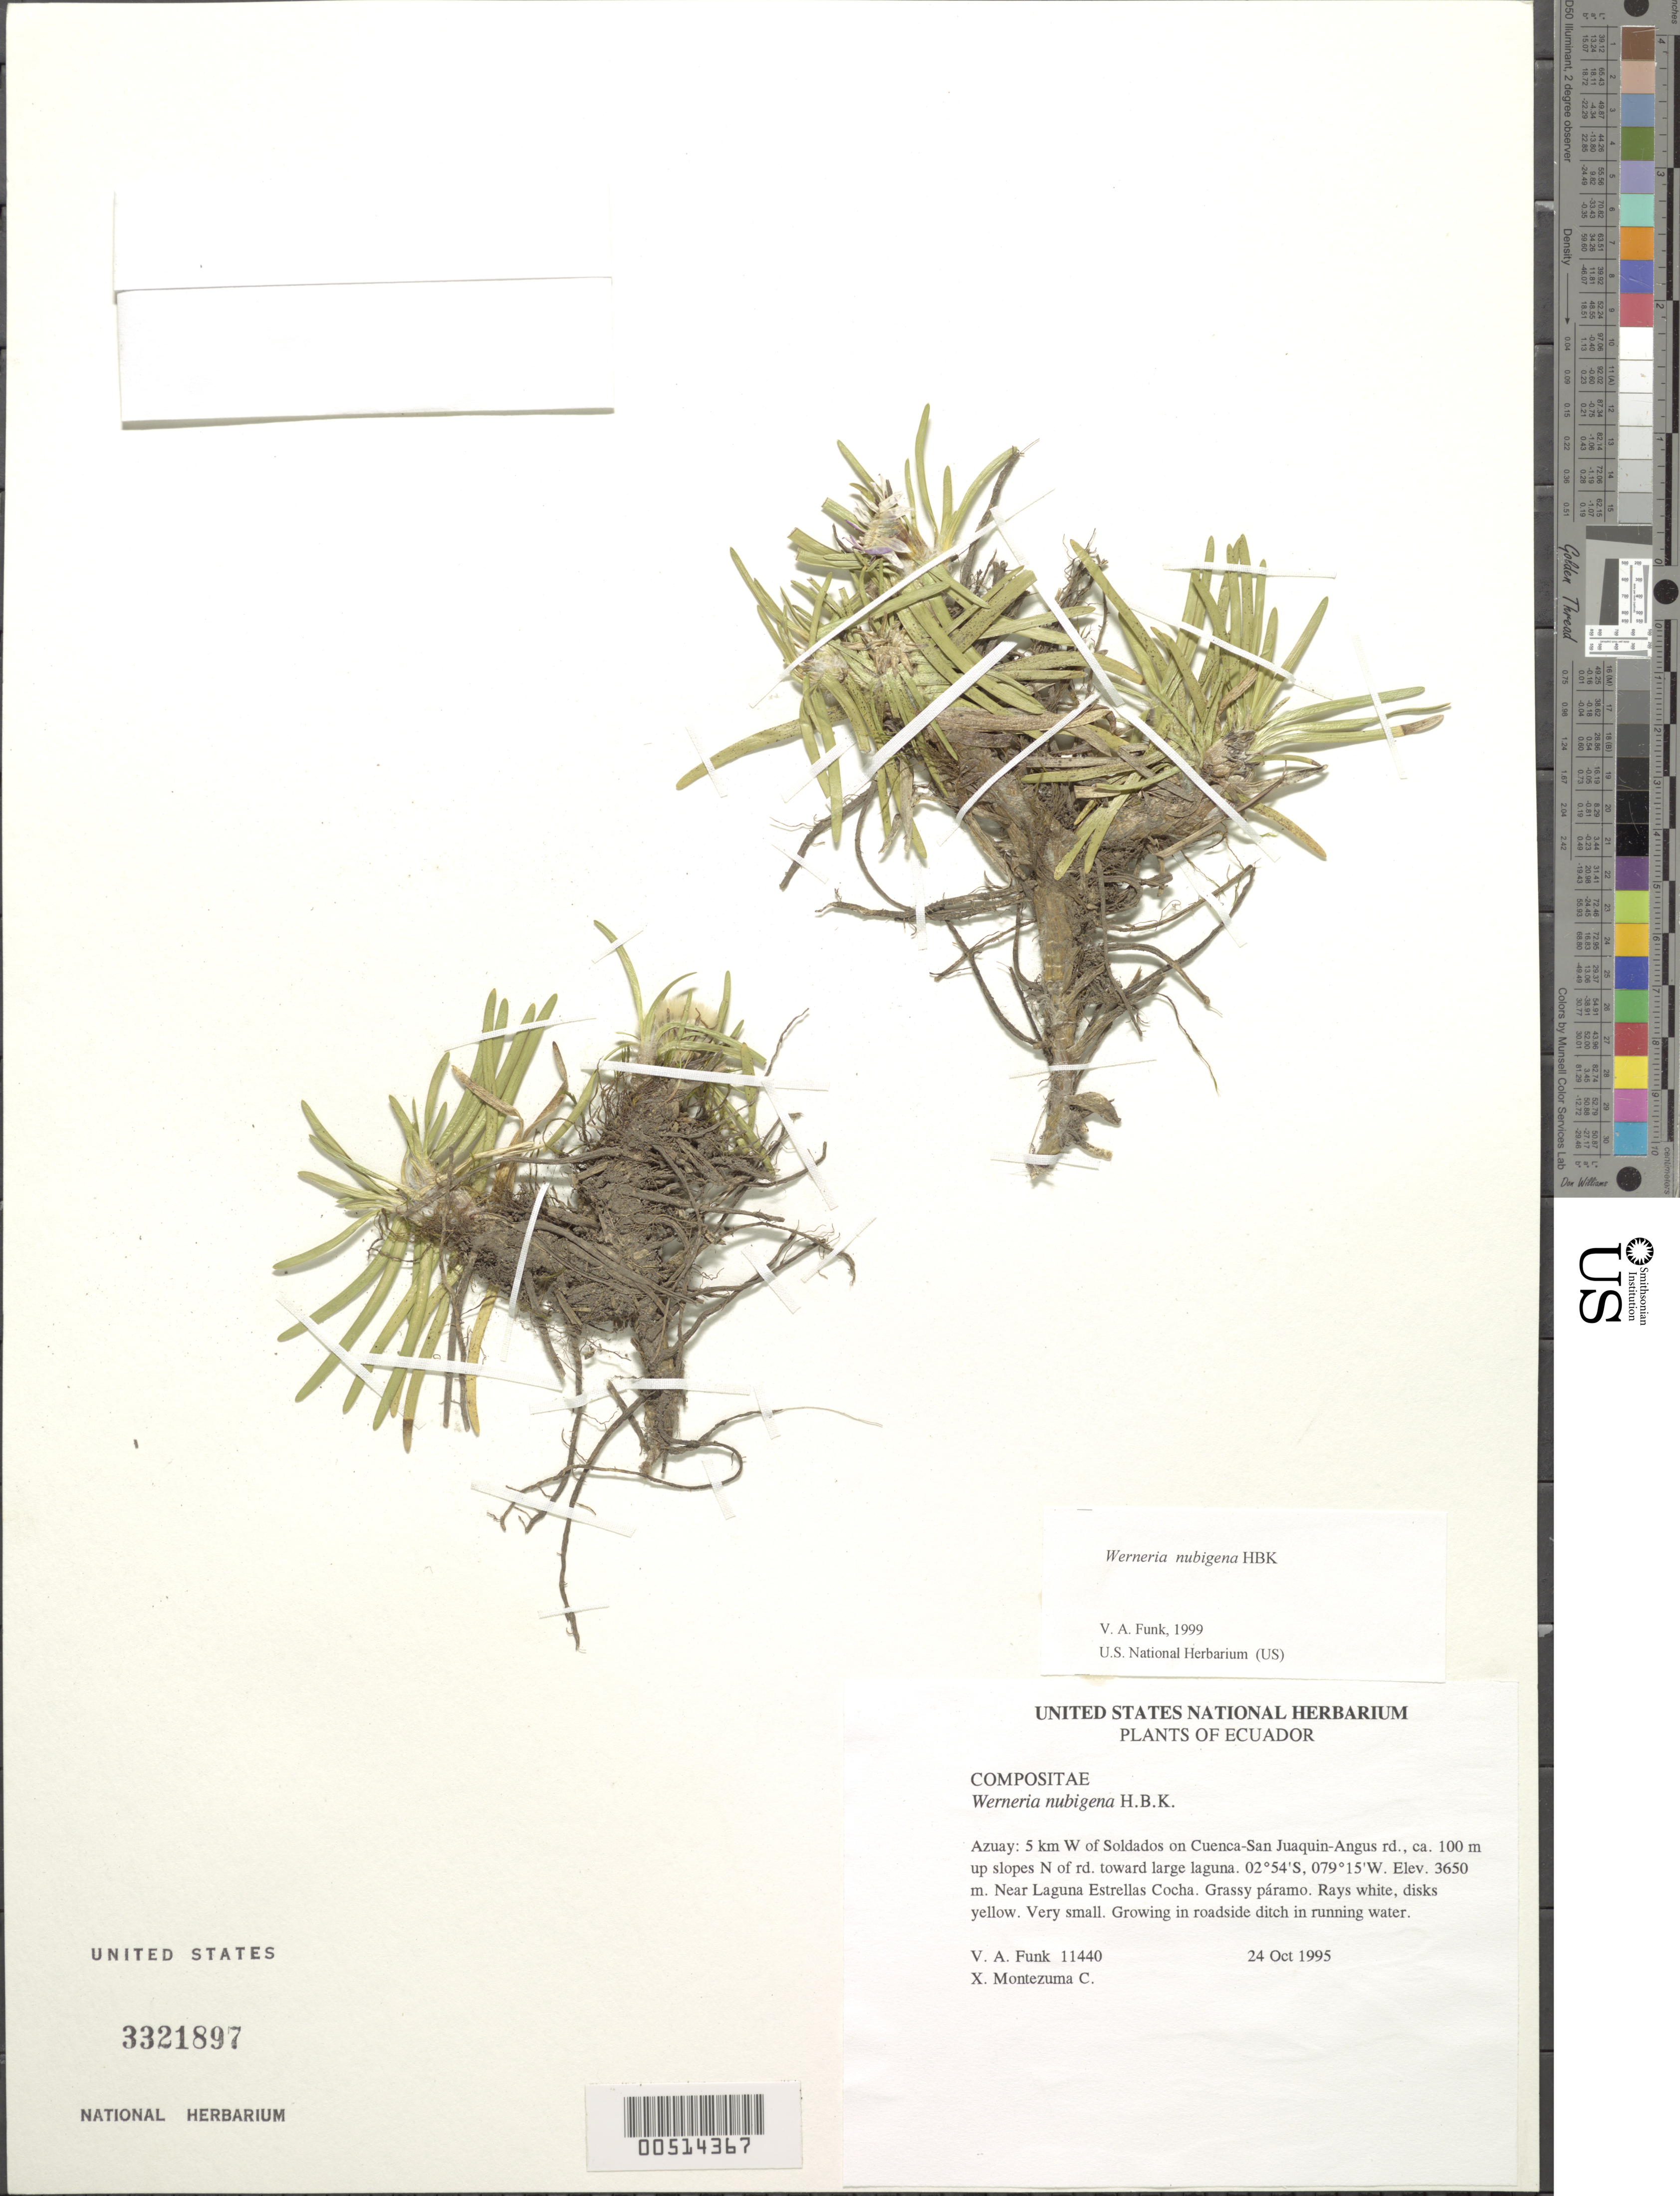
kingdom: Plantae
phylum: Tracheophyta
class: Magnoliopsida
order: Asterales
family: Asteraceae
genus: Werneria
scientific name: Werneria graminifolia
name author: Kunth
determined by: Calvo, Joel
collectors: V. Funk & X. Montezuma C.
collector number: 11440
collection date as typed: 24 October 1995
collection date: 1995-10-24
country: Ecuador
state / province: Azuay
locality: Soldados, 5 km W of, on Cuenca-San Juaquin-Angus rd., ca. 100 m up slopes N of rd. toward large laguna. Near Laguna Estrellas Cocha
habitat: Grassy páramo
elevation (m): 3650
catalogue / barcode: US 3321897